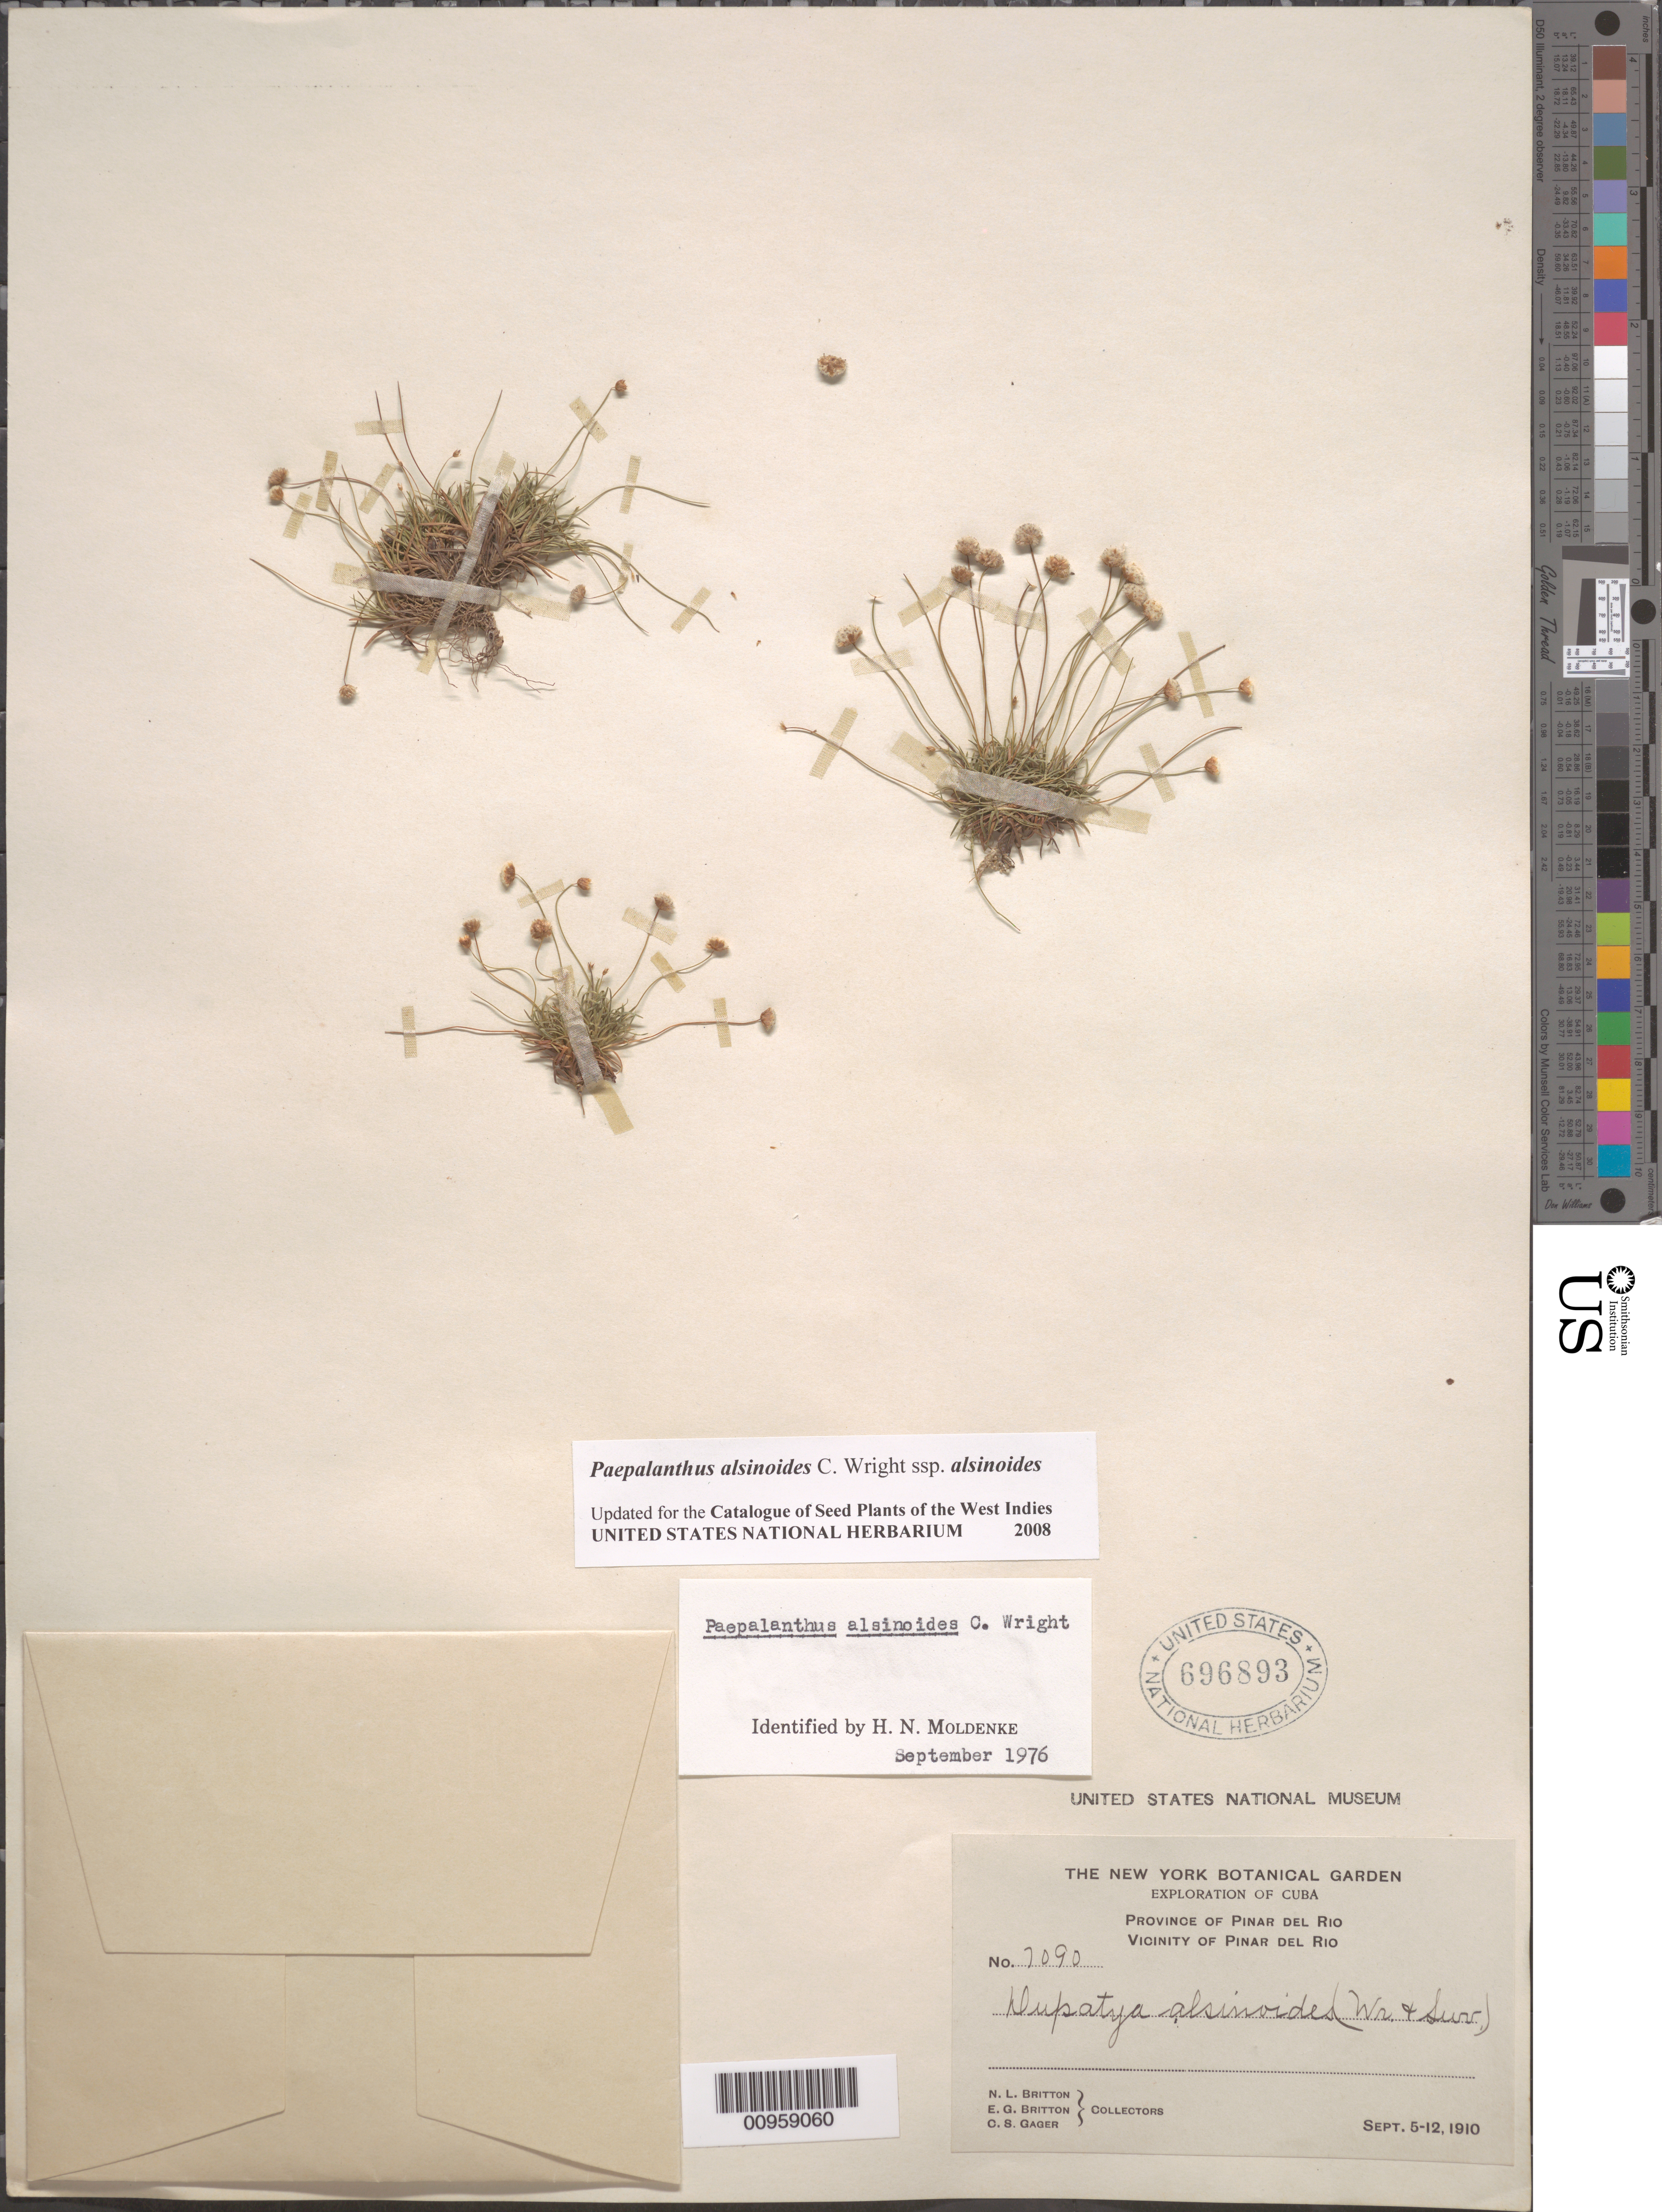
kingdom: Plantae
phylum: Tracheophyta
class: Liliopsida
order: Poales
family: Eriocaulaceae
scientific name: Giuliettia alsinoides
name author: (Wright) Andrino & Sano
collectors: N. Britton, E. G. Britton & C. Gager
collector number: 7090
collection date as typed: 05 Sep 1910 to 12 Sep 1910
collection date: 1910-09-05/1910-09-12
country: Cuba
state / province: Pinar del Rio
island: Cuba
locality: Vicinity of Pinar del Rio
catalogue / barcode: US 696893